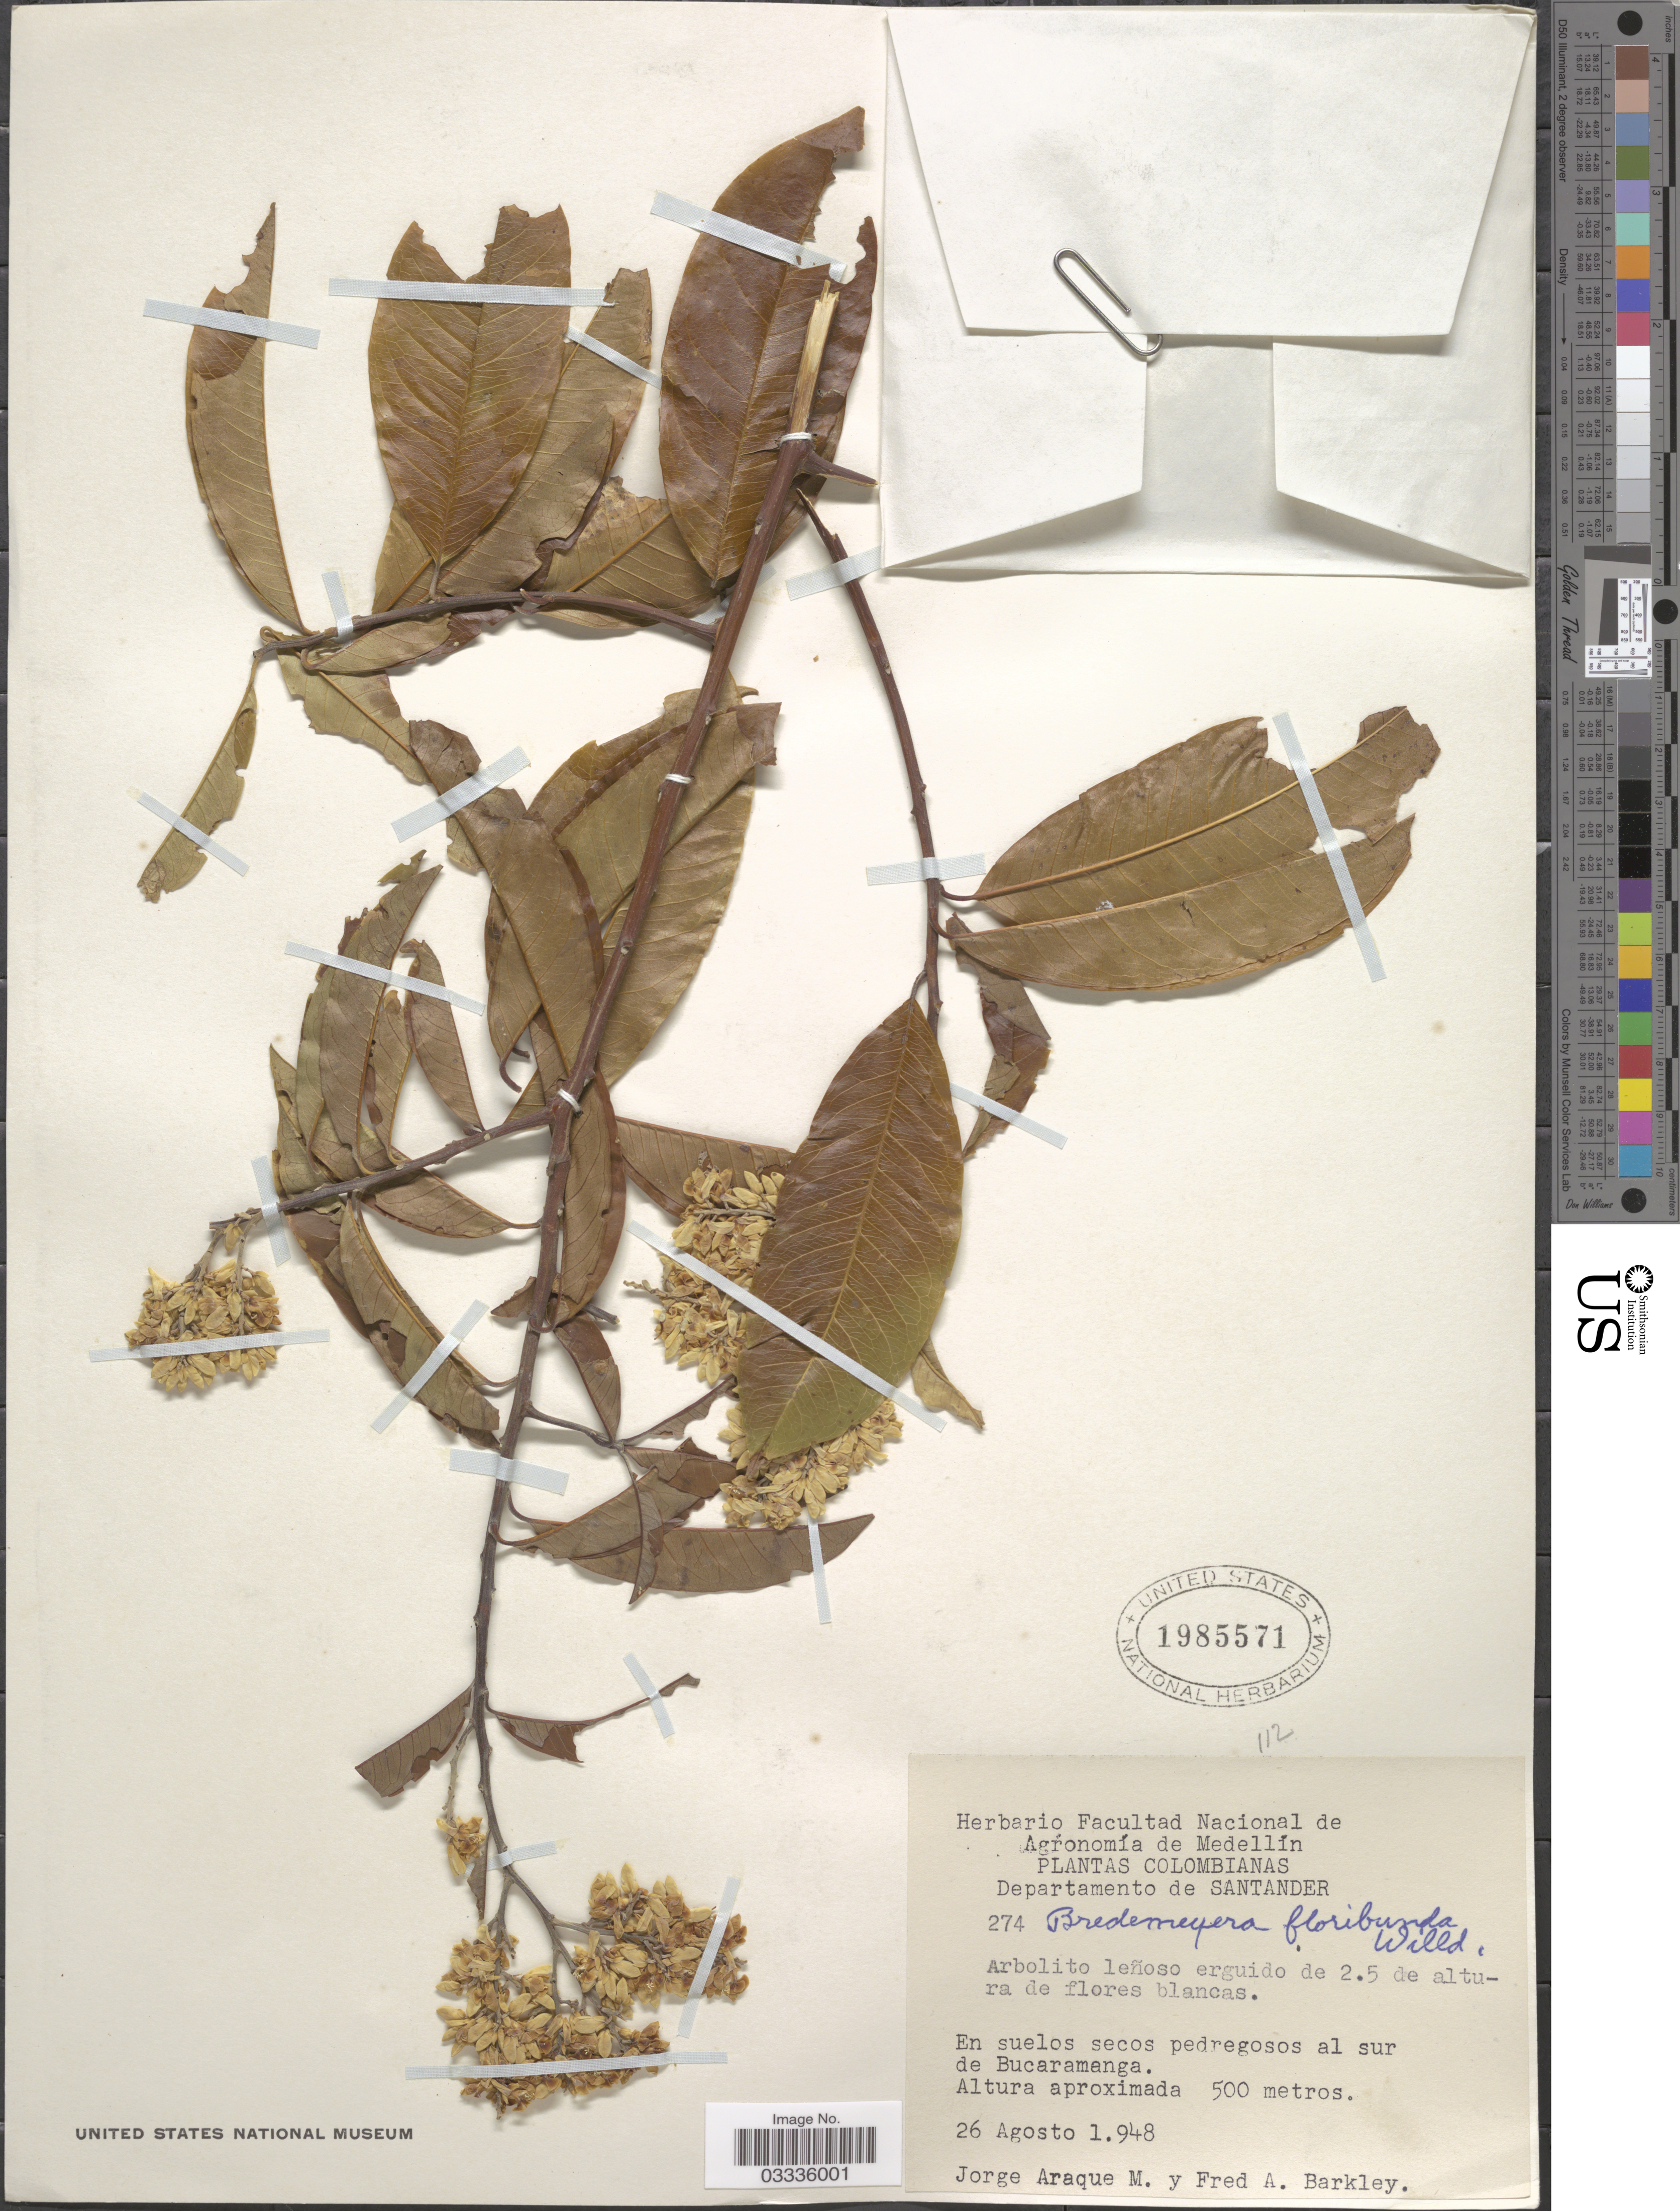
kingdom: Plantae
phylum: Tracheophyta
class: Magnoliopsida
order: Fabales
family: Polygalaceae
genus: Bredemeyera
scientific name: Bredemeyera floribunda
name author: Willd.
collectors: J. Araque Molina & F. A. Barkley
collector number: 274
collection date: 1948-08-26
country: Colombia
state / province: Santander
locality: Departamento de Santander. En suelos secos pedregosos al sur de Bucaramanga.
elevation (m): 500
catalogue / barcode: US 1985571